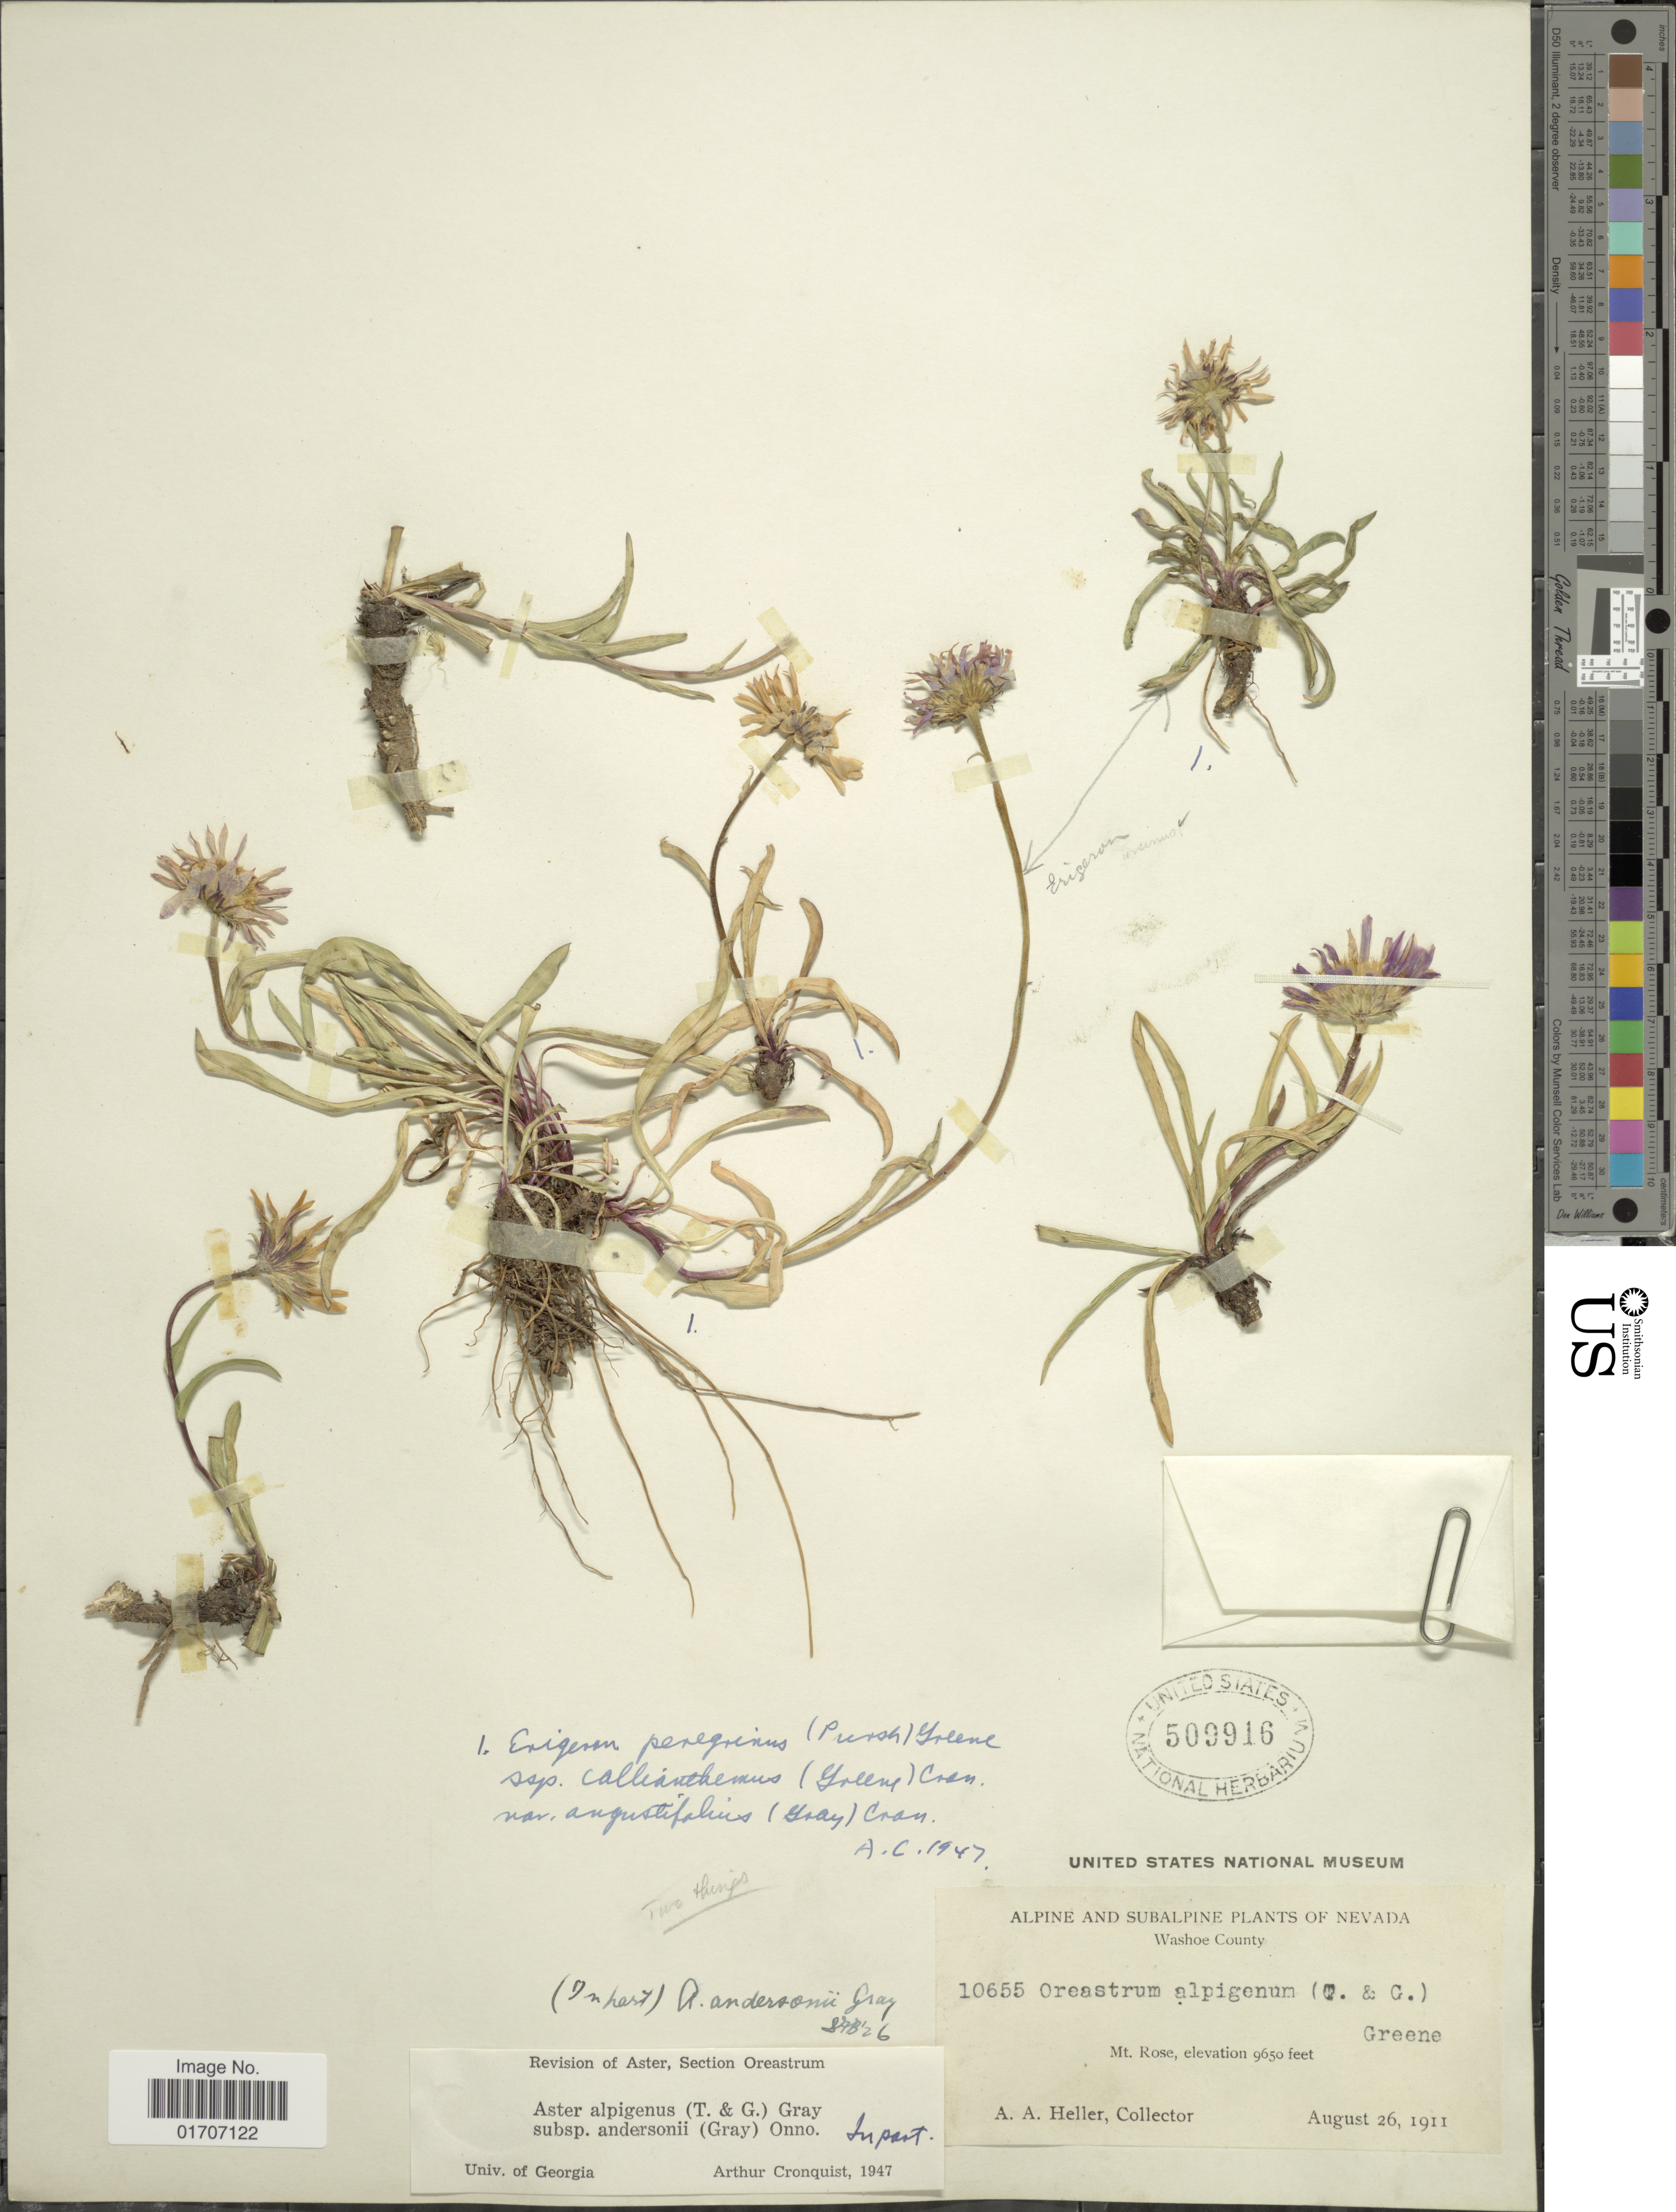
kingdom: Plantae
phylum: Tracheophyta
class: Magnoliopsida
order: Asterales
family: Asteraceae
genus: Oreostemma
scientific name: Oreostemma alpigenum var. andersonii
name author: (A. Gray) G.L. Nesom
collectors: A. A. Heller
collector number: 10655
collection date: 1911-08-26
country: United States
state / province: Nevada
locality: Alpine and Subalpine plants of Nevada. Washoe County. Mt. Rose.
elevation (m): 2941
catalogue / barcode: US 509916